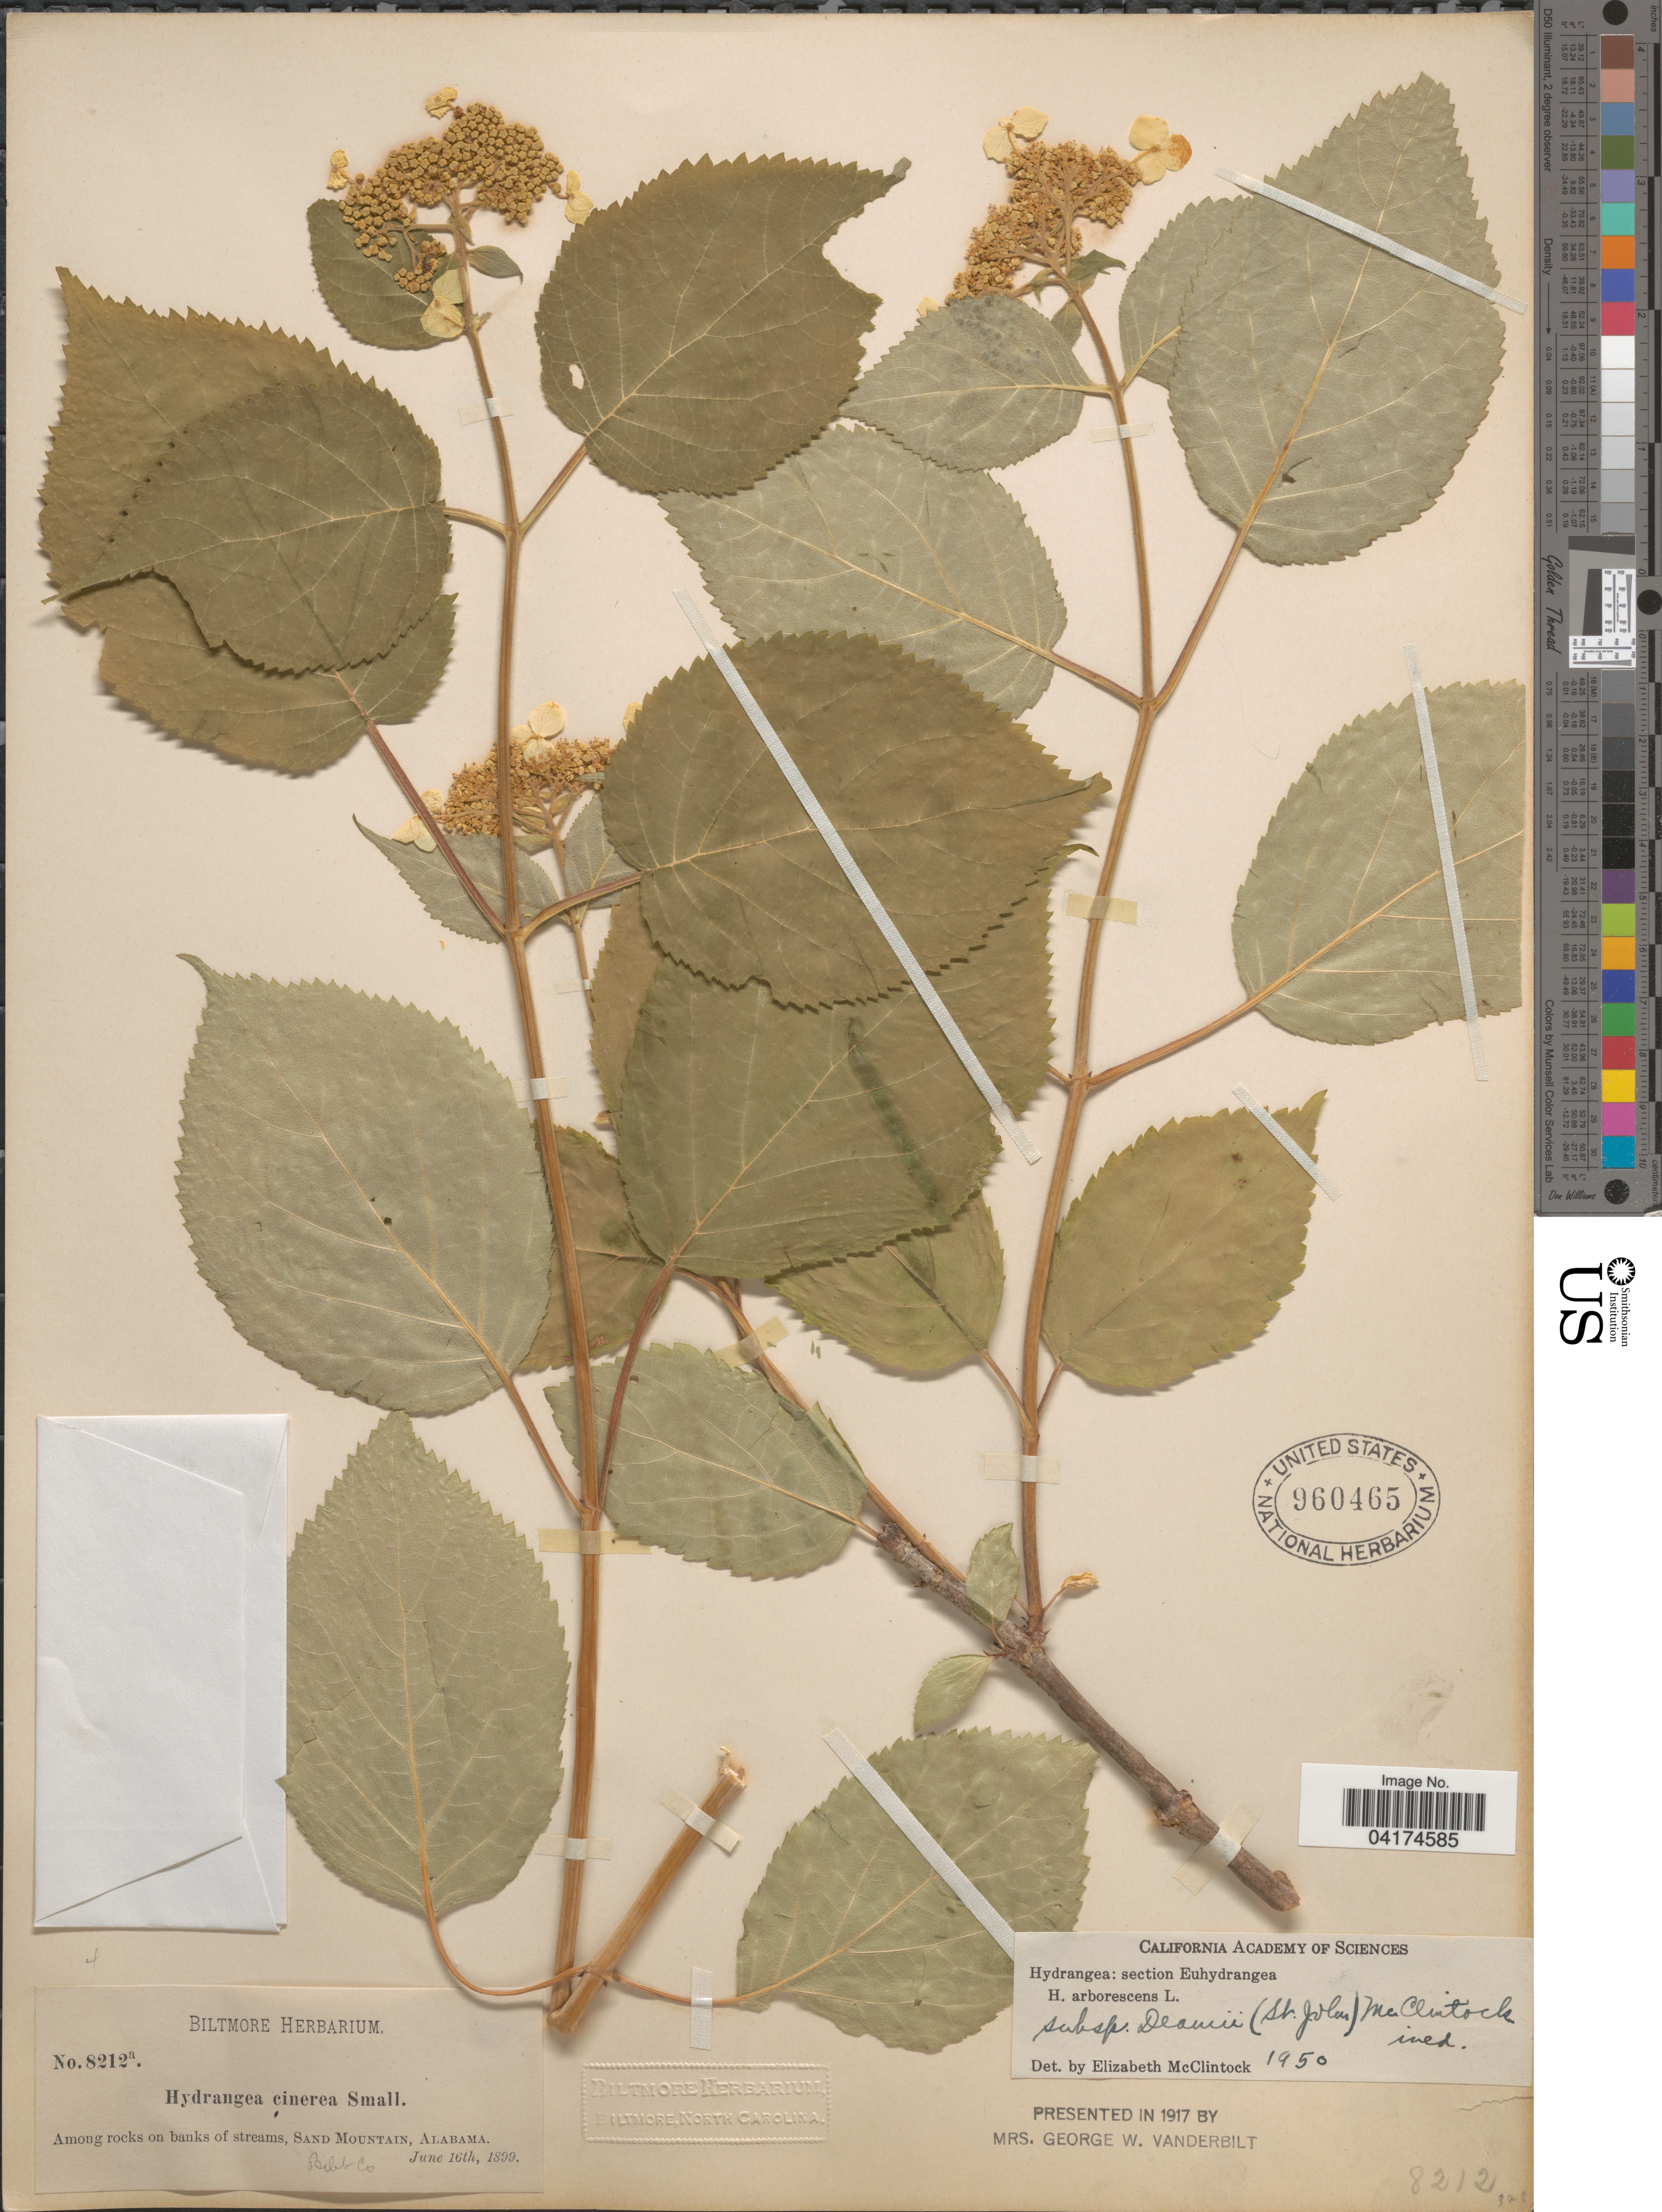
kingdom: Plantae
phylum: Tracheophyta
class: Magnoliopsida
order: Cornales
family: Hydrangeaceae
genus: Hydrangea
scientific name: Hydrangea arborescens var. deamii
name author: H. St. John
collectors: ex herb. Biltmore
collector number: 8212a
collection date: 1899-06-16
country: United States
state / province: Alabama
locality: Among rocks on banks of streams, Sand Mountain. Bibb Co.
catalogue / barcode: US 960465